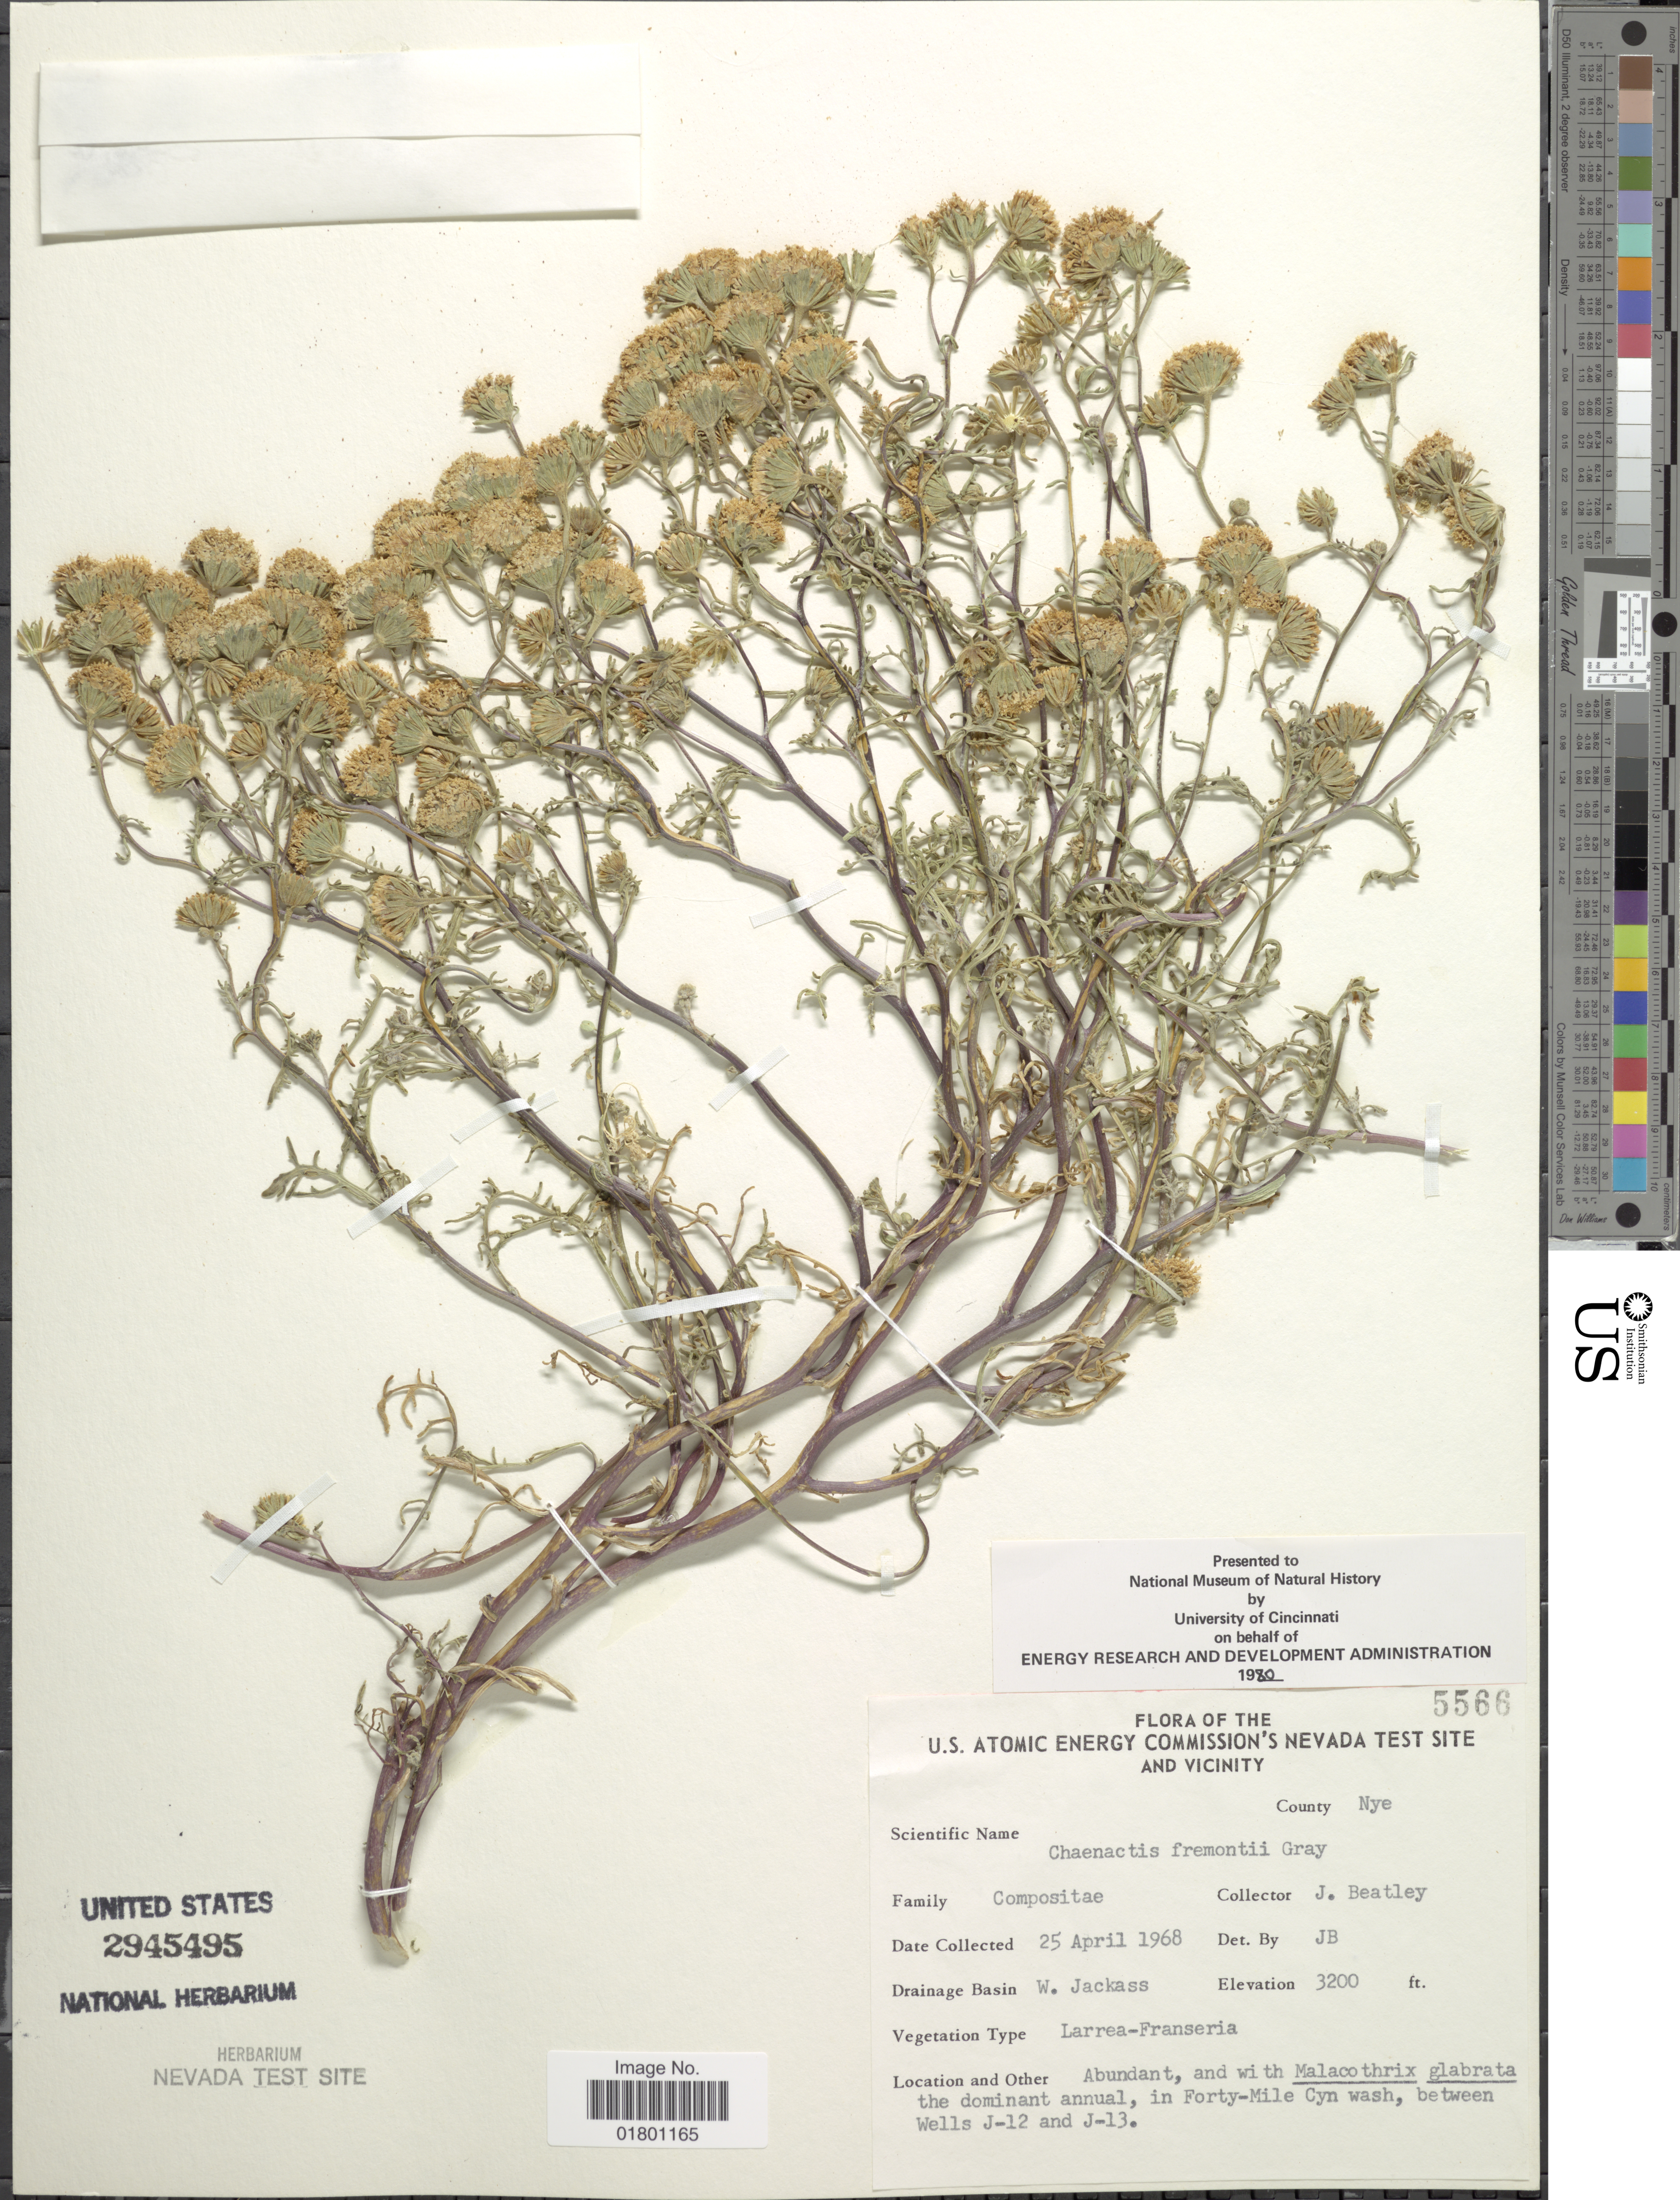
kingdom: Plantae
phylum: Tracheophyta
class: Magnoliopsida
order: Asterales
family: Asteraceae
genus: Chaenactis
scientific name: Chaenactis fremontii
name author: A. Gray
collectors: J. C. Beatley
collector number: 5566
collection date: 1968-04-25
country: United States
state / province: Nevada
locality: U.S. Atomic Energy Commission's Nevada Test Site and Vicinity, County Nye, W. Jackass, in Forty-Mile Cyn wash, between Wells J-12 and J-13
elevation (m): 975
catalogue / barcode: US 2945495